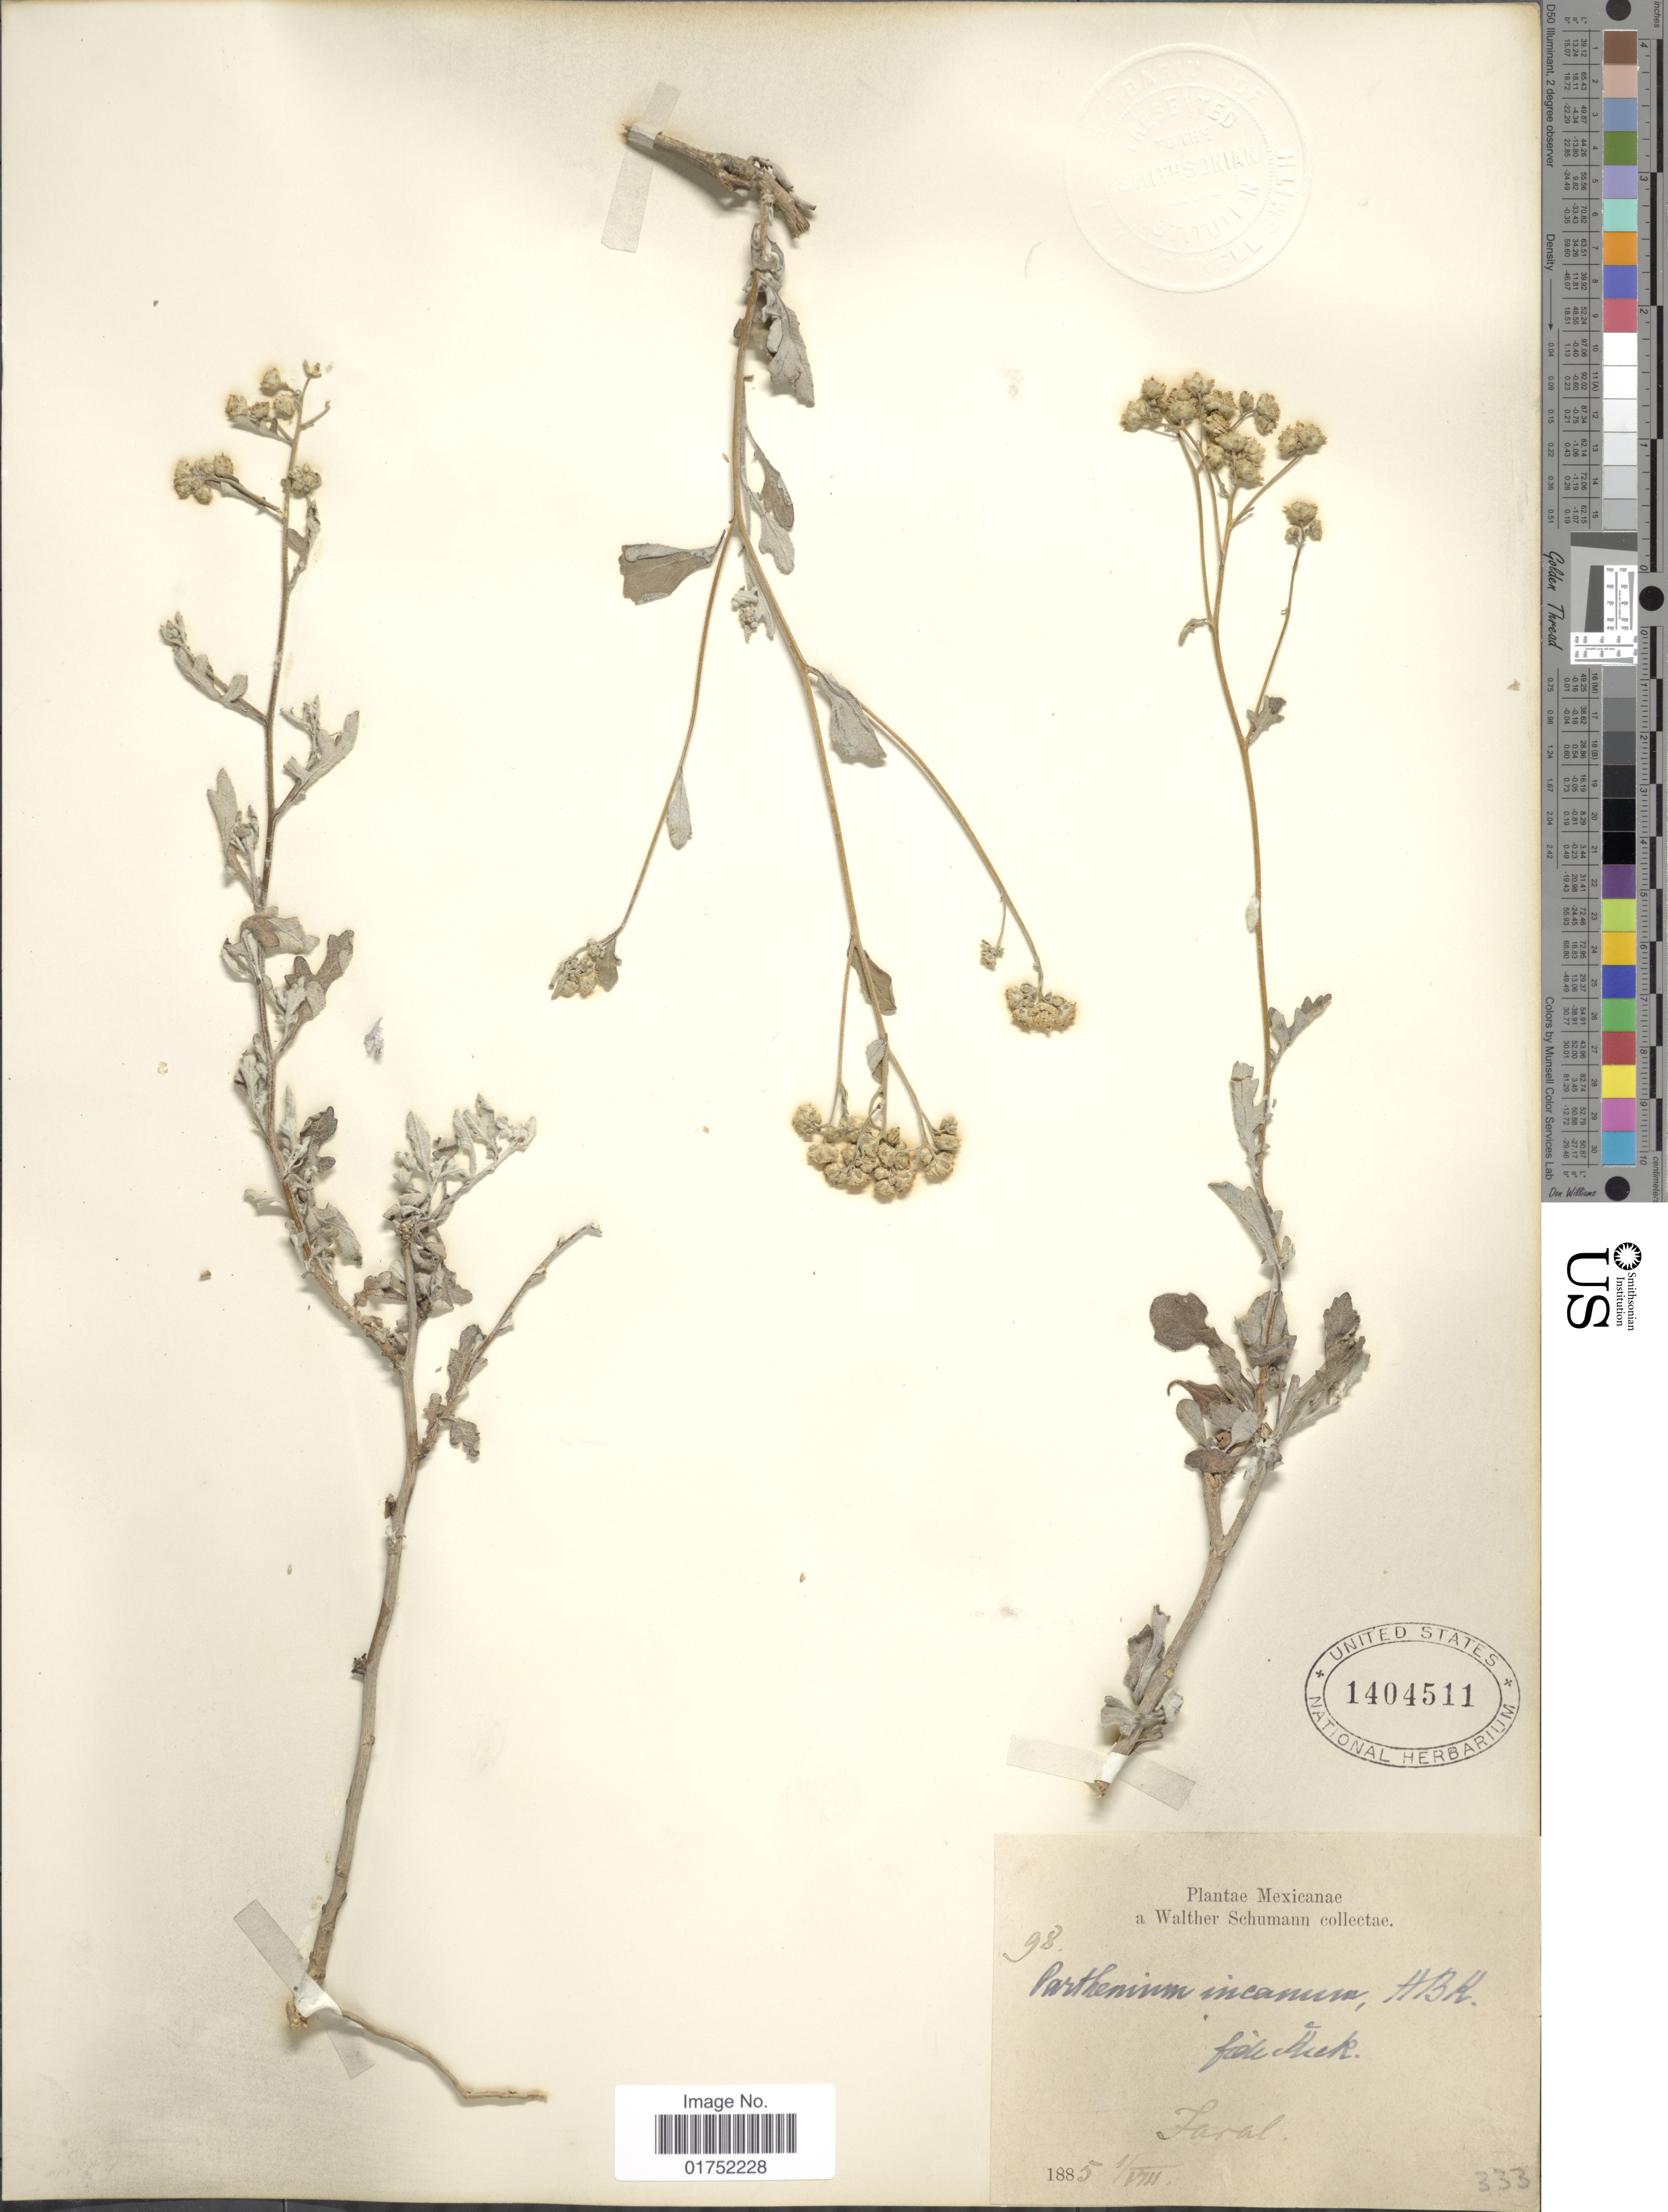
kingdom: Plantae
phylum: Tracheophyta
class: Magnoliopsida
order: Asterales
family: Asteraceae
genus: Parthenium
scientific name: Parthenium incanum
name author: Kunth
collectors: W. Schumann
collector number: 98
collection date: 1885-08-01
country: Mexico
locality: Faral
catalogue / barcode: US 1404511